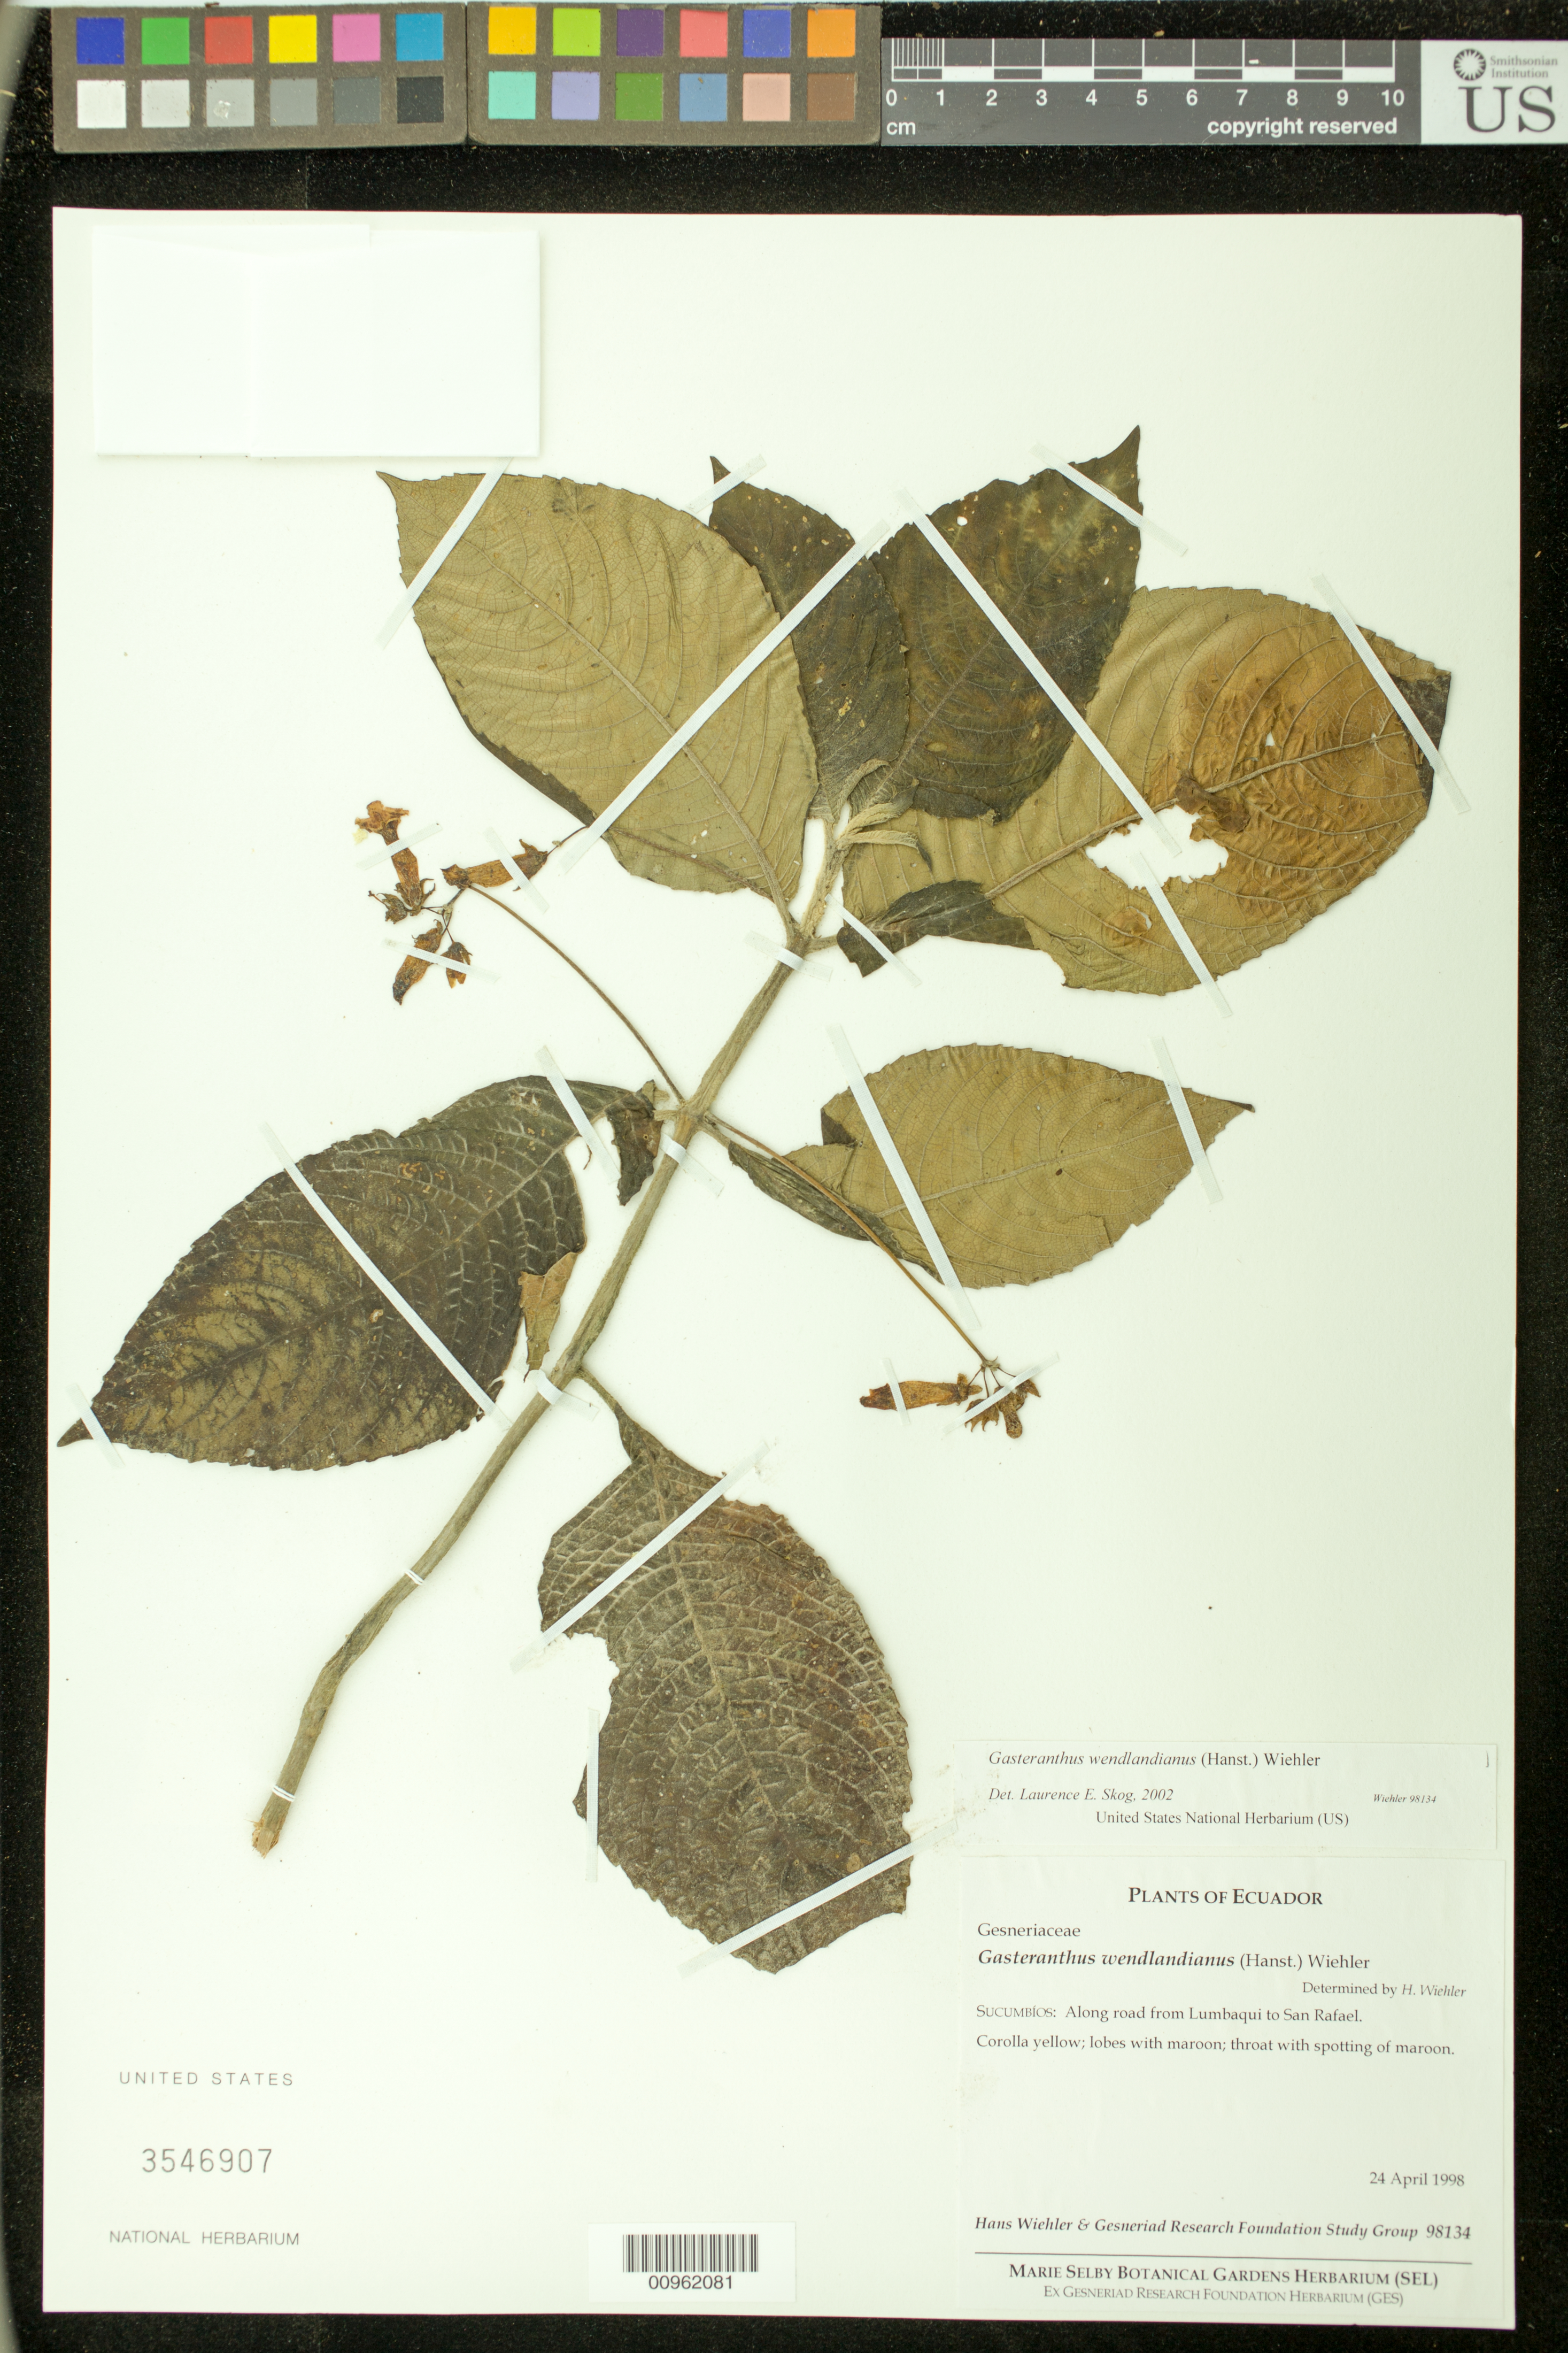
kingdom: Plantae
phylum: Tracheophyta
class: Magnoliopsida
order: Lamiales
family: Gesneriaceae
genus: Gasteranthus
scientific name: Gasteranthus wendlandianus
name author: (Hanst.) Wiehler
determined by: Skog, Laurence E.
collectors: H. J. Wiehler & GRF Study Group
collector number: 98134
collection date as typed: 24 Apr 1998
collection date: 1998-04-24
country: Ecuador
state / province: Sucumbíos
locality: Sucumbíos: along road from Lumbaqui to San Rafael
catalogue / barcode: US 3546907